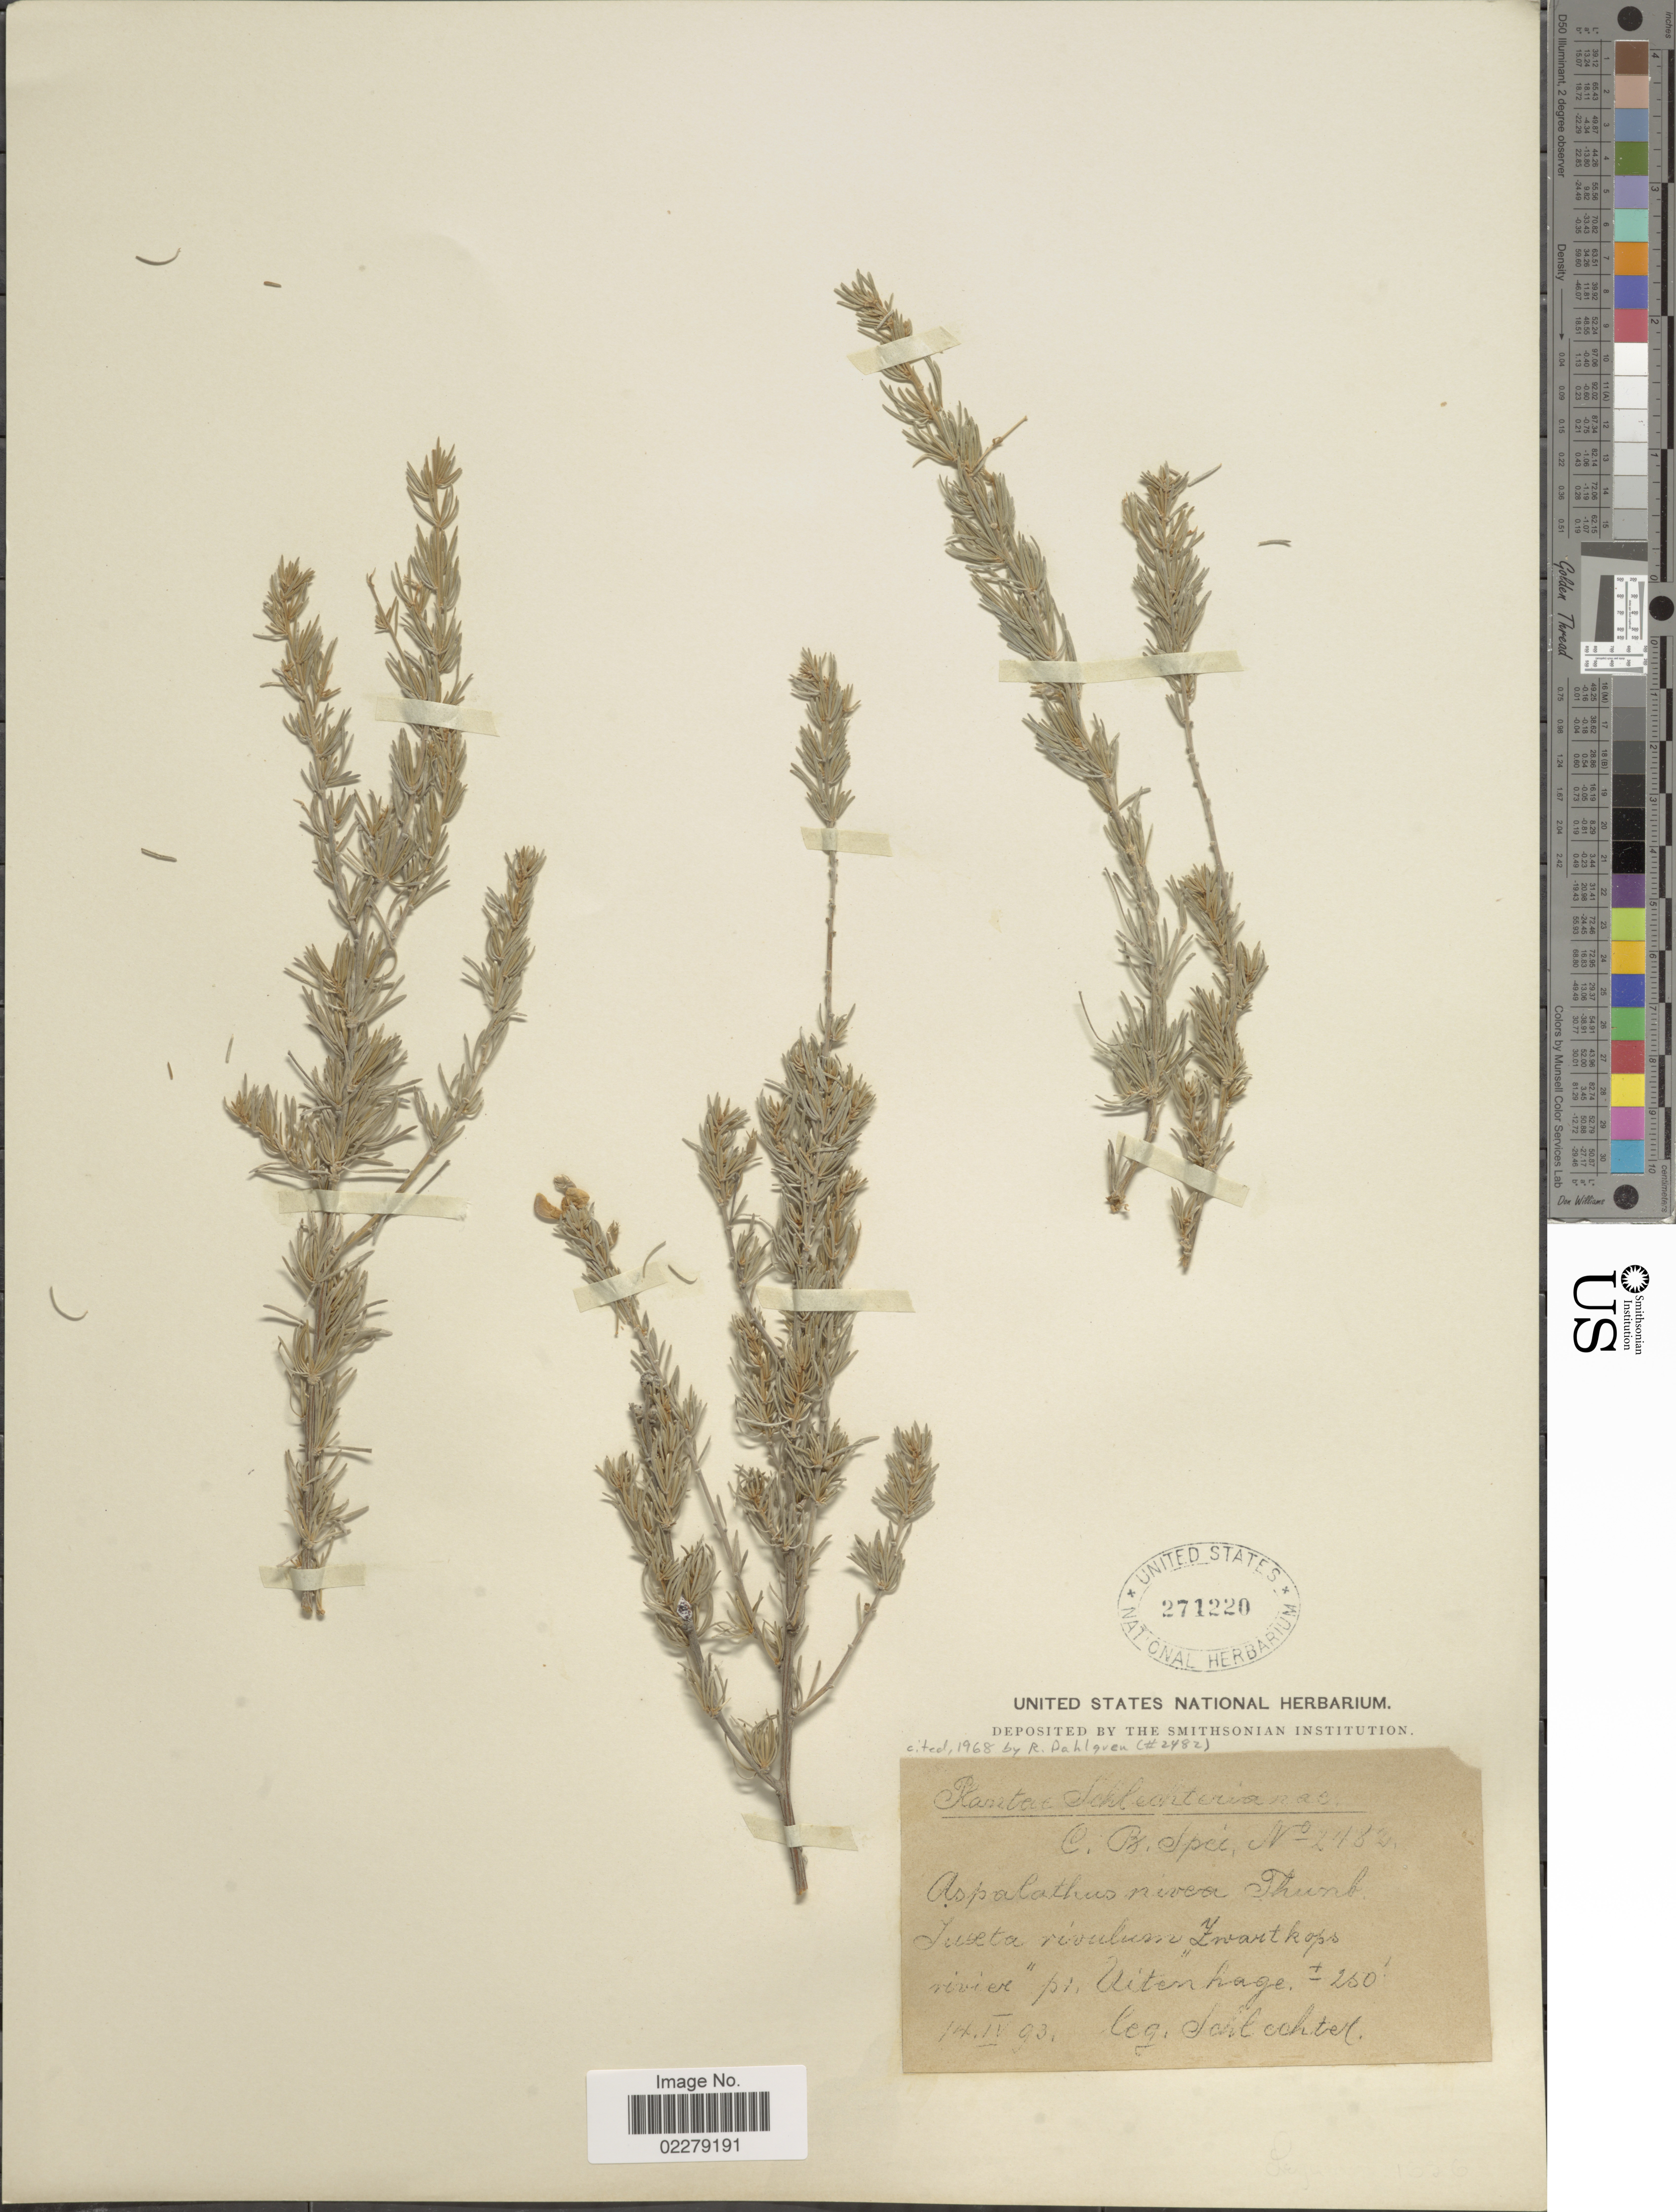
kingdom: Plantae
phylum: Tracheophyta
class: Magnoliopsida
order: Fabales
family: Fabaceae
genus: Aspalathus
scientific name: Aspalathus nivea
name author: Thunb.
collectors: Schlechter, --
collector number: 2482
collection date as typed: Transcribed d/m/y: 14/4/93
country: South Africa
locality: Yuoeta rivulum Zwartkops rivier pr. Uitenhage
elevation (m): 76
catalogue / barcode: US 271220